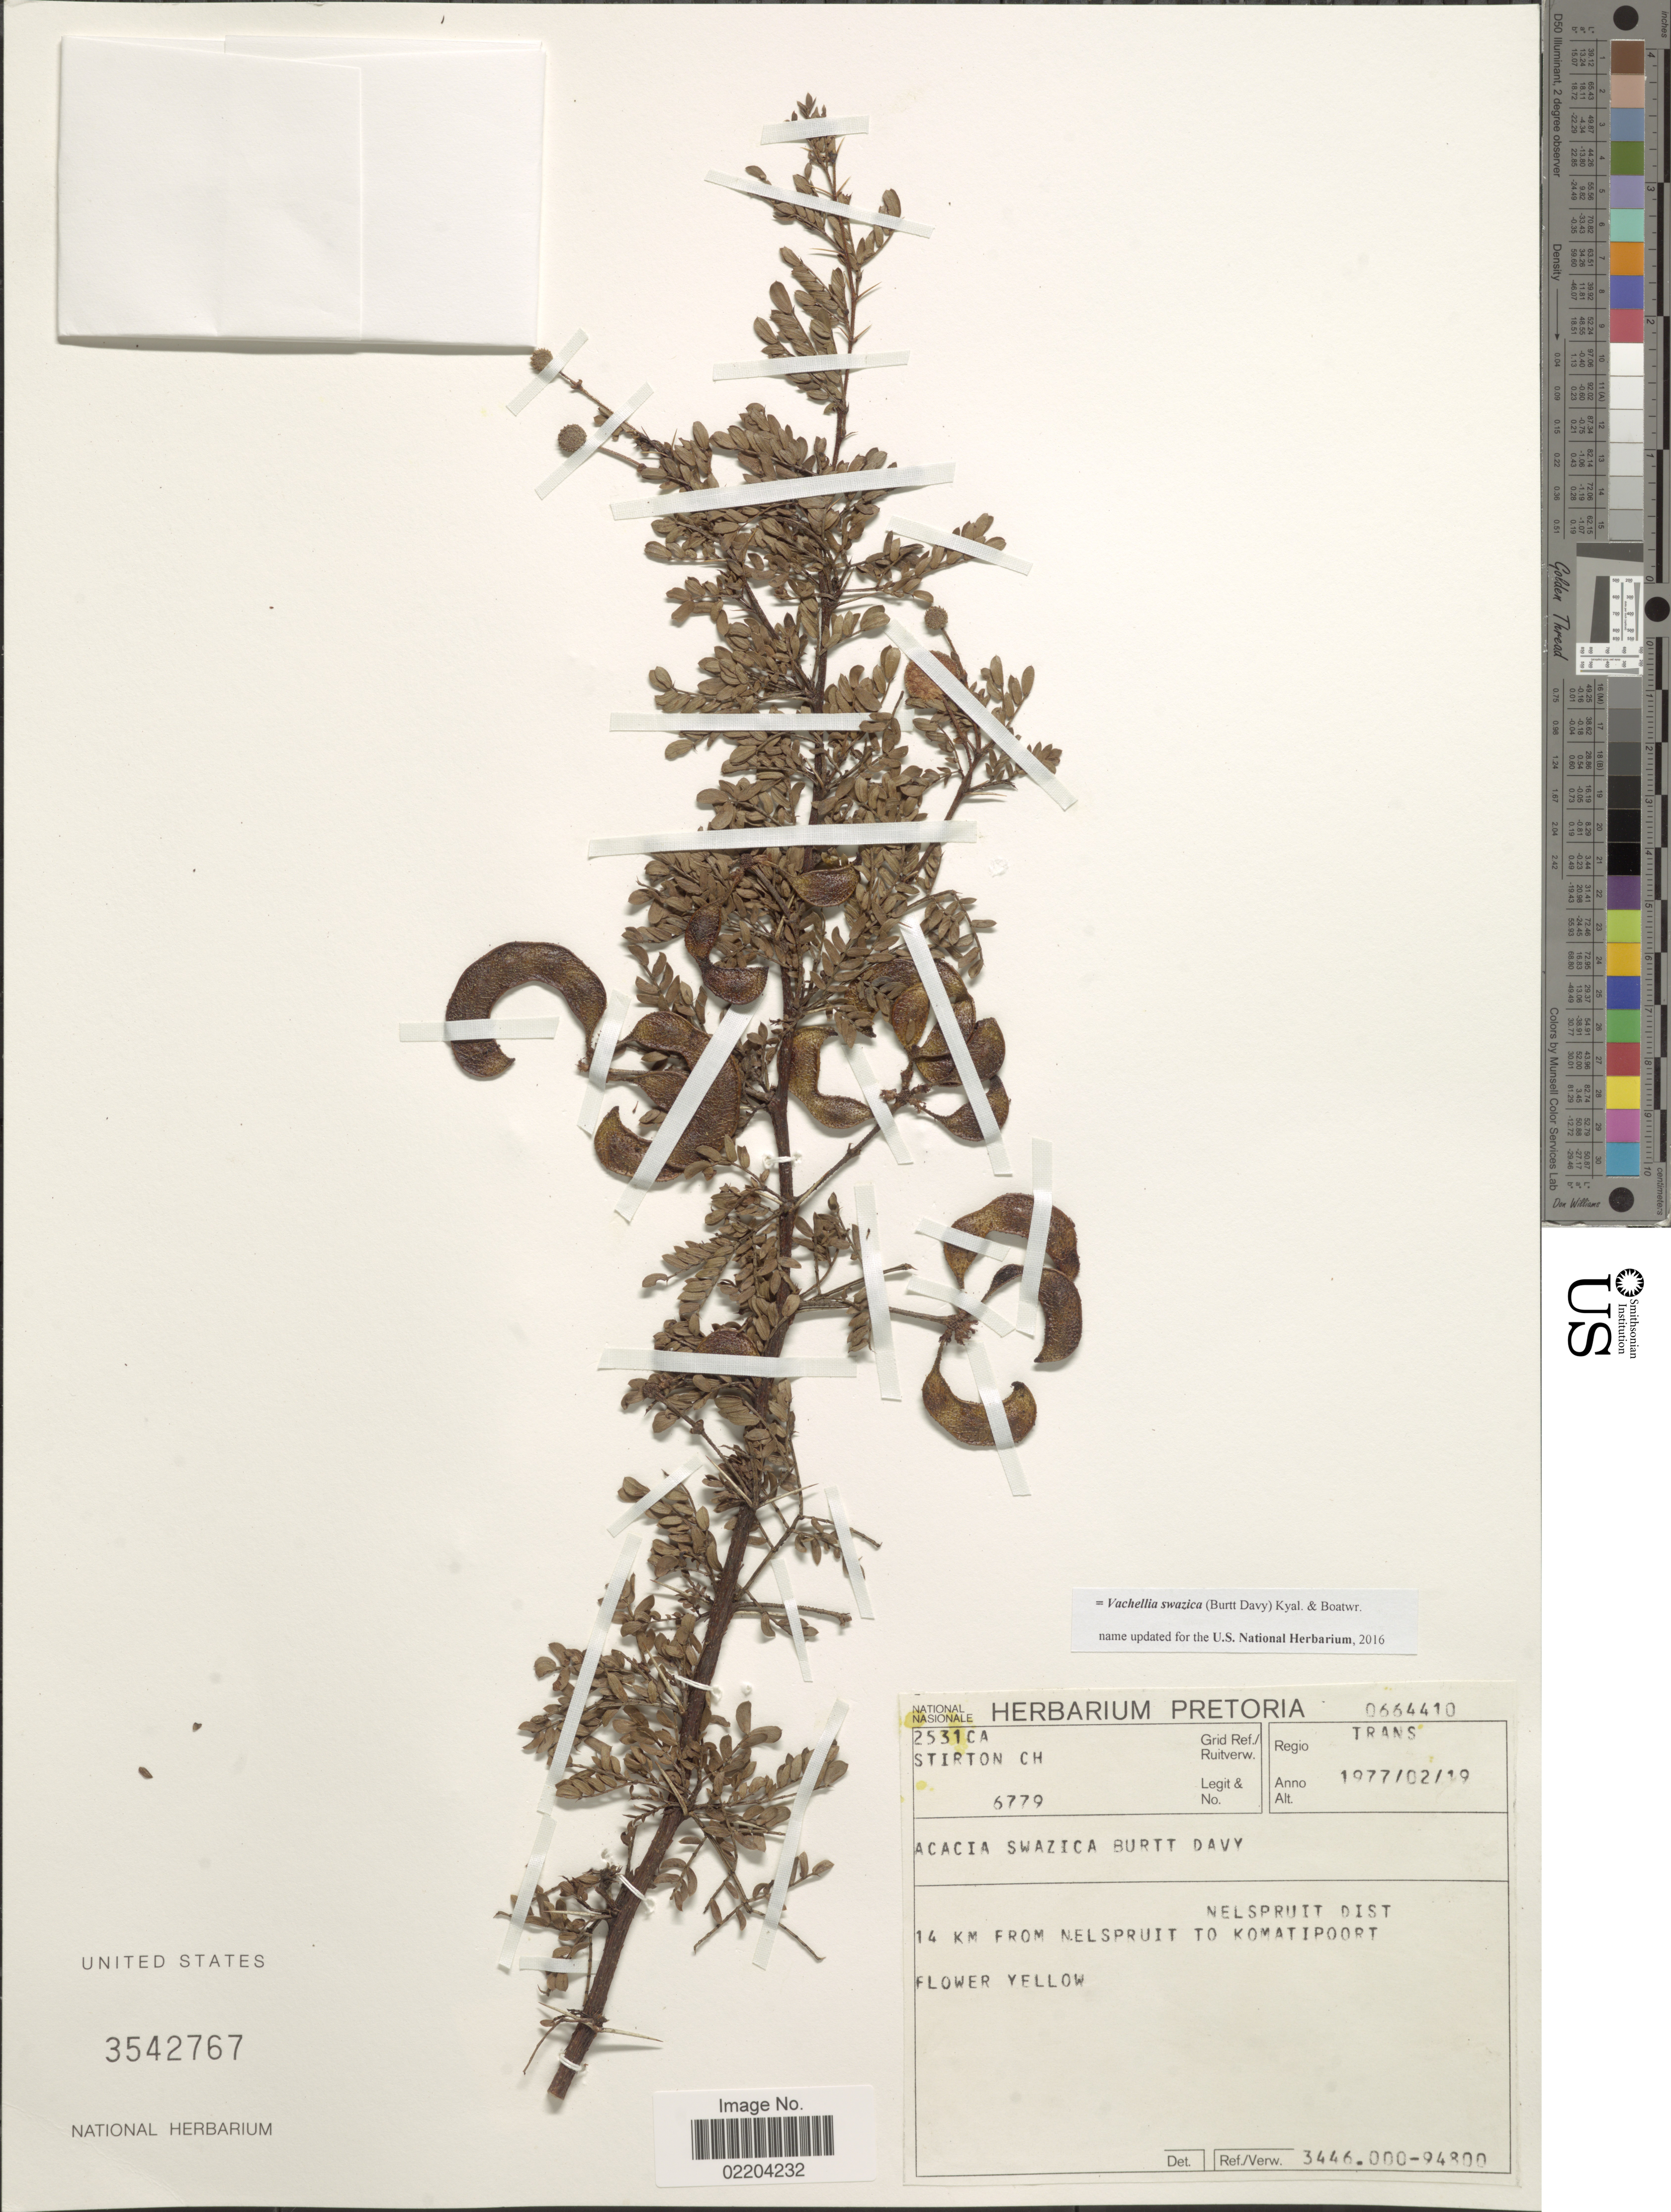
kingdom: Plantae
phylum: Tracheophyta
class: Magnoliopsida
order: Fabales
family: Fabaceae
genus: Vachellia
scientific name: Vachellia swazica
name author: (Burtt Davy) Kyal. & Boatwr.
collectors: C. H. Stirton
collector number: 6779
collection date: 1977-02-19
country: South Africa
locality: Rego Trans. Nelspruit Dist 14 km from Nelspruit to Komatipoort.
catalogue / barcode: US 3542767